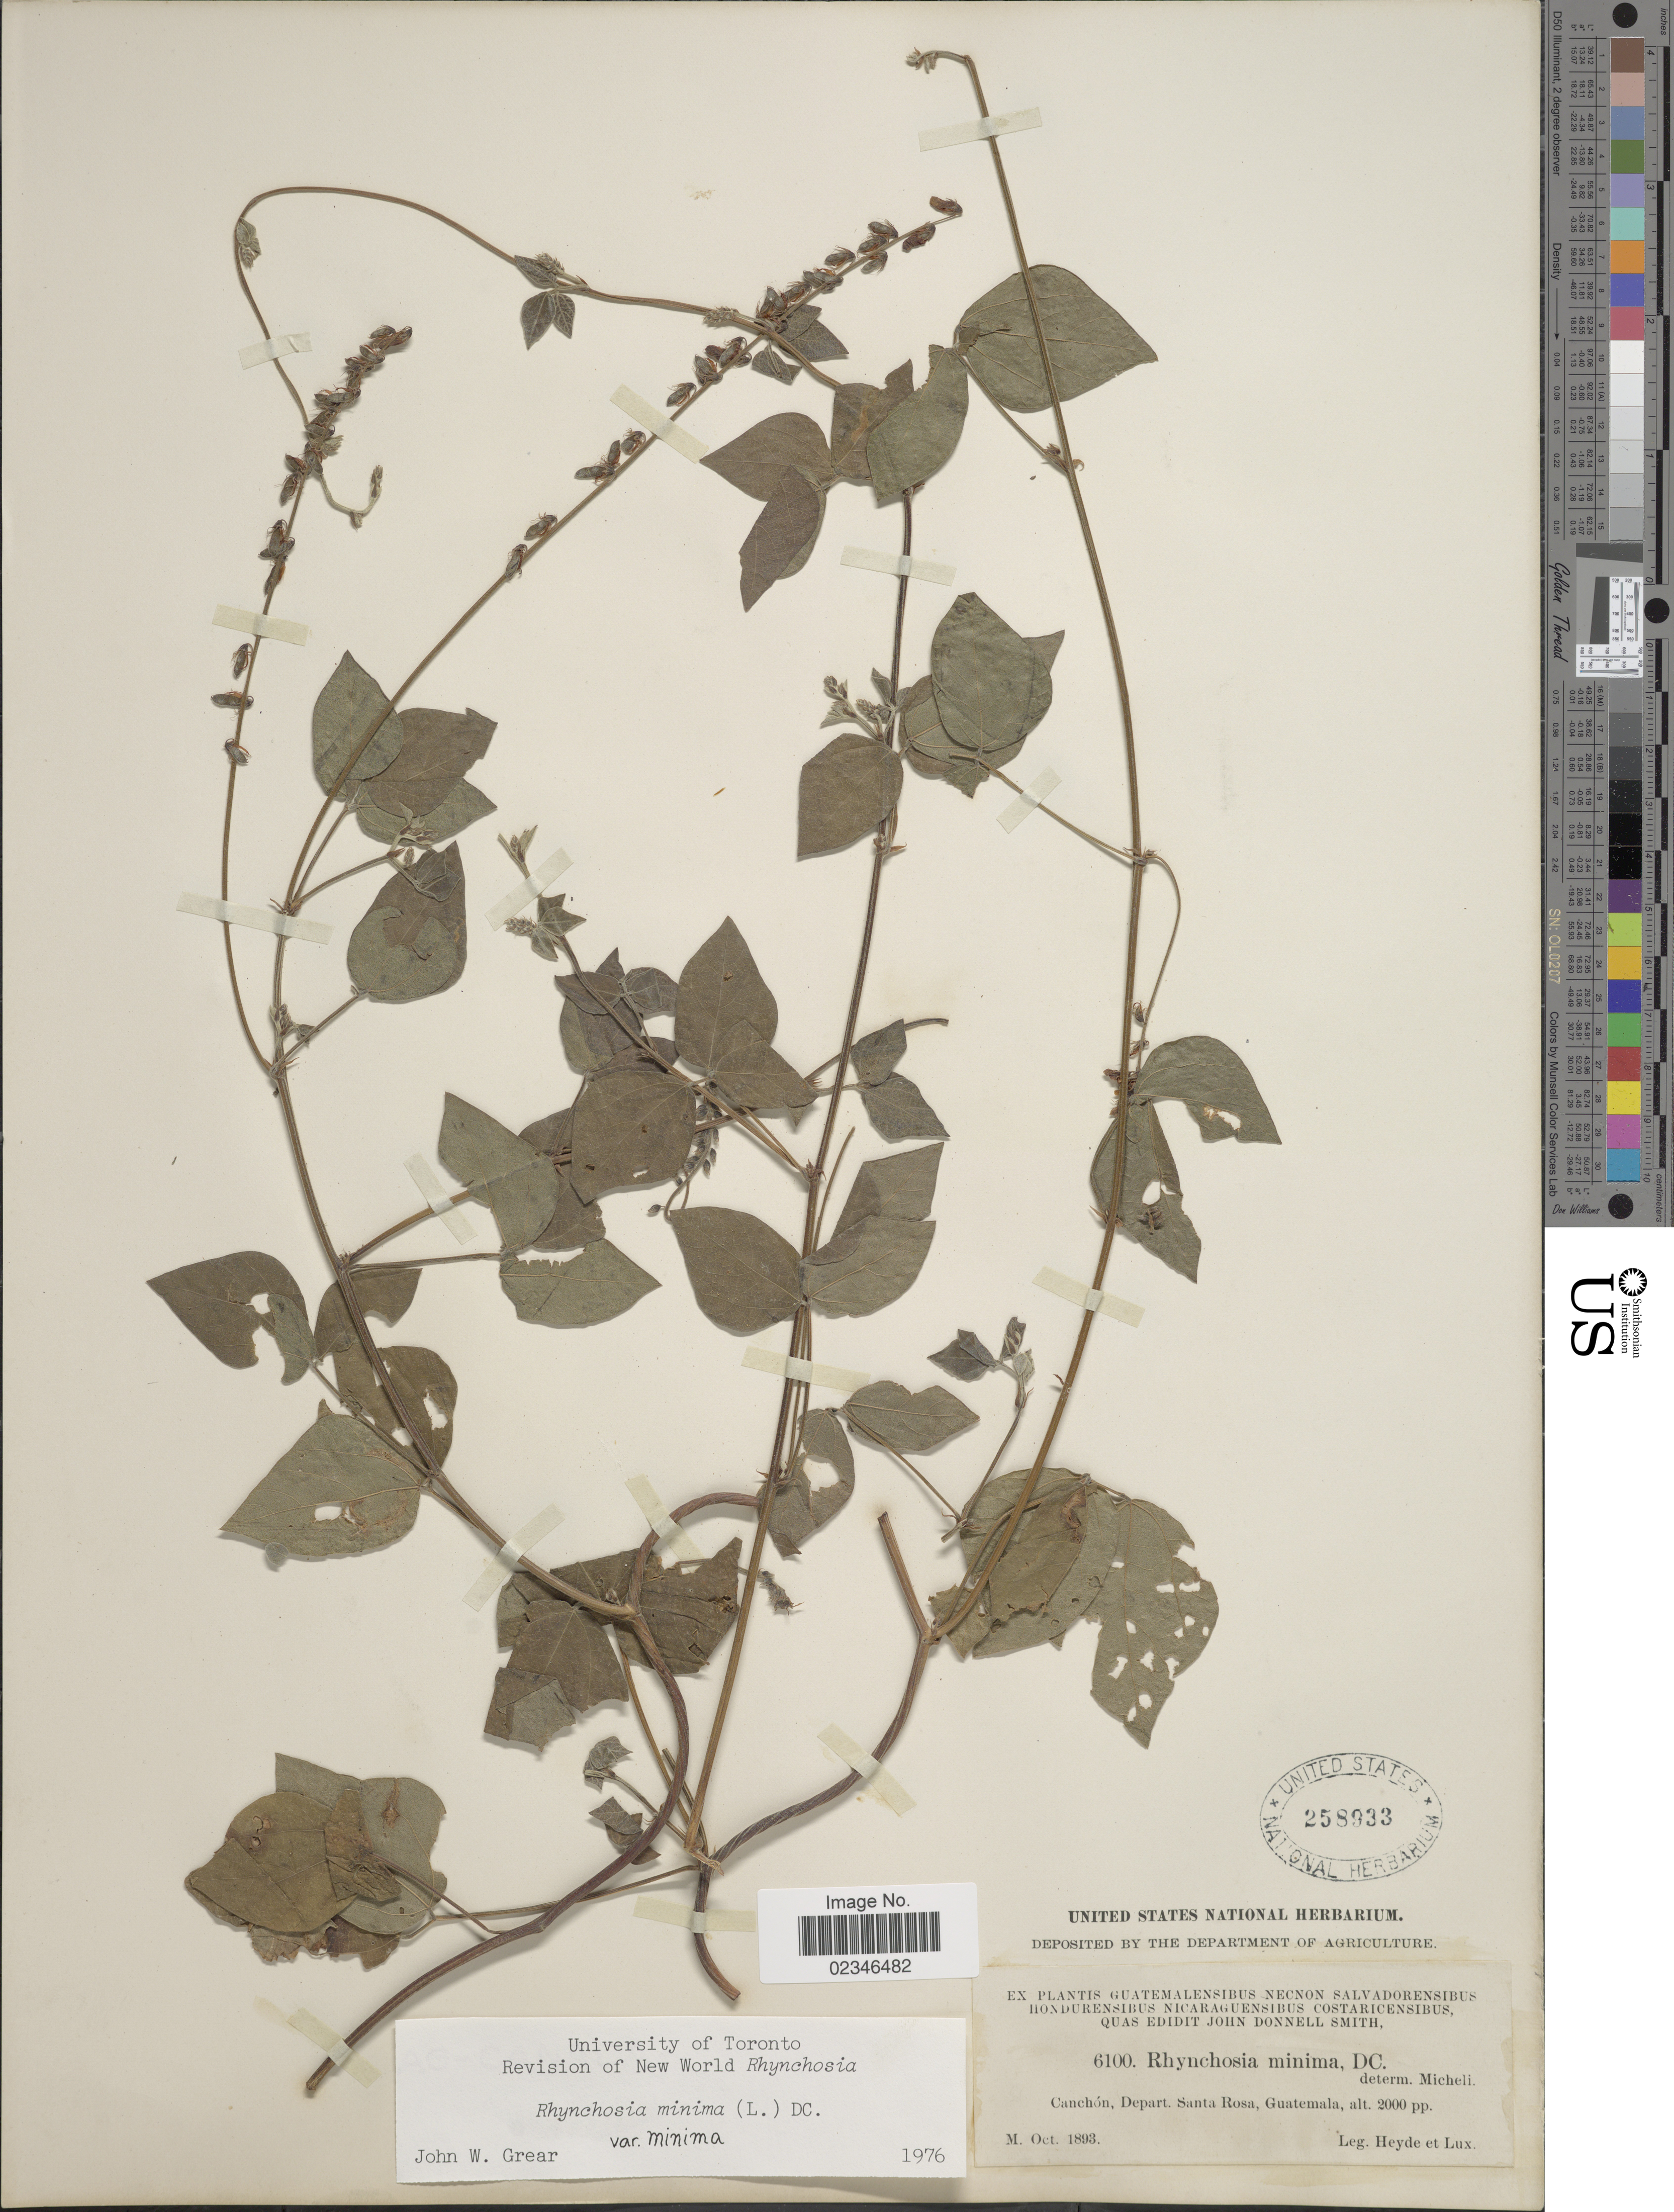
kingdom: Plantae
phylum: Tracheophyta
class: Magnoliopsida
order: Fabales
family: Fabaceae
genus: Rhynchosia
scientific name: Rhynchosia minima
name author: (L.) DC.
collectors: Heyde & Lux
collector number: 6100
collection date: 1893-10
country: Guatemala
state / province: Santa Rosa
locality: Canchon, Depart. Santa Rosa, Guatemala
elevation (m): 610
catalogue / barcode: US 258933